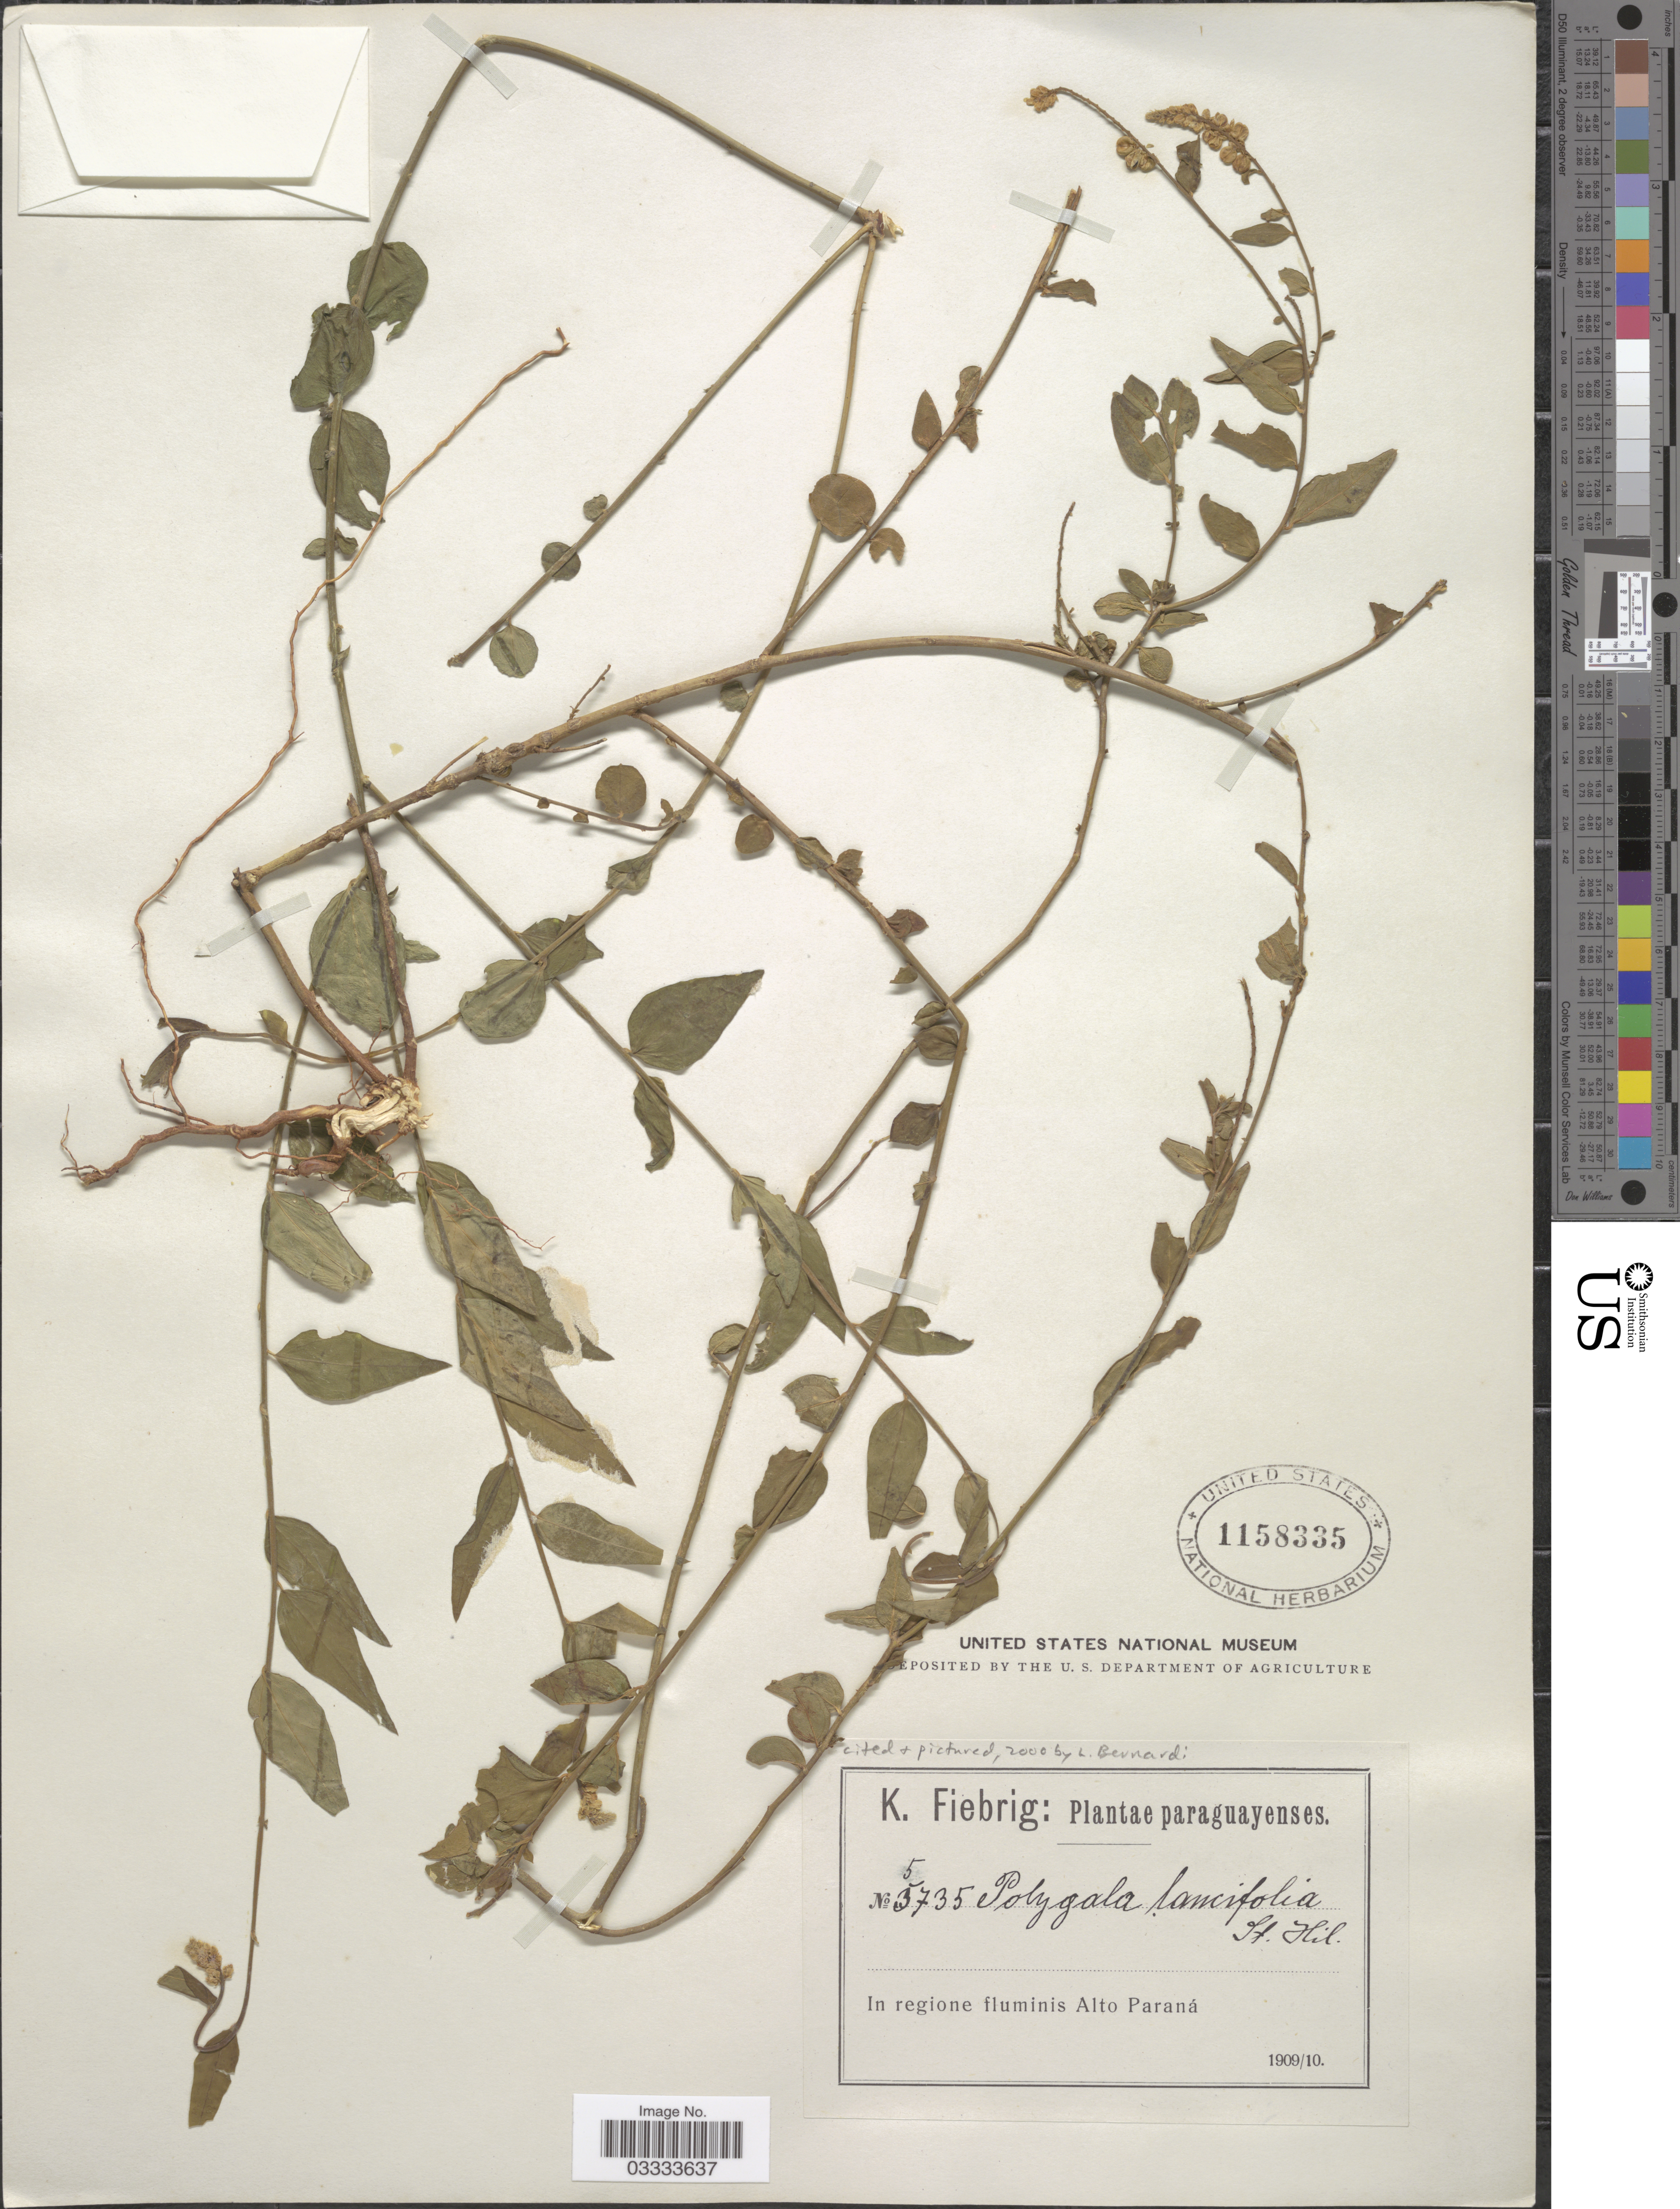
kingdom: Plantae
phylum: Tracheophyta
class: Magnoliopsida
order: Fabales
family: Polygalaceae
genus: Polygala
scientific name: Polygala lancifolia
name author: A. St.-Hil. & Moq.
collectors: K. Fiebrig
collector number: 5735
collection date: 1909/1910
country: Paraguay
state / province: Alto Parana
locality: In regione fluminis Alto Paraná.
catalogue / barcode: US 1158335